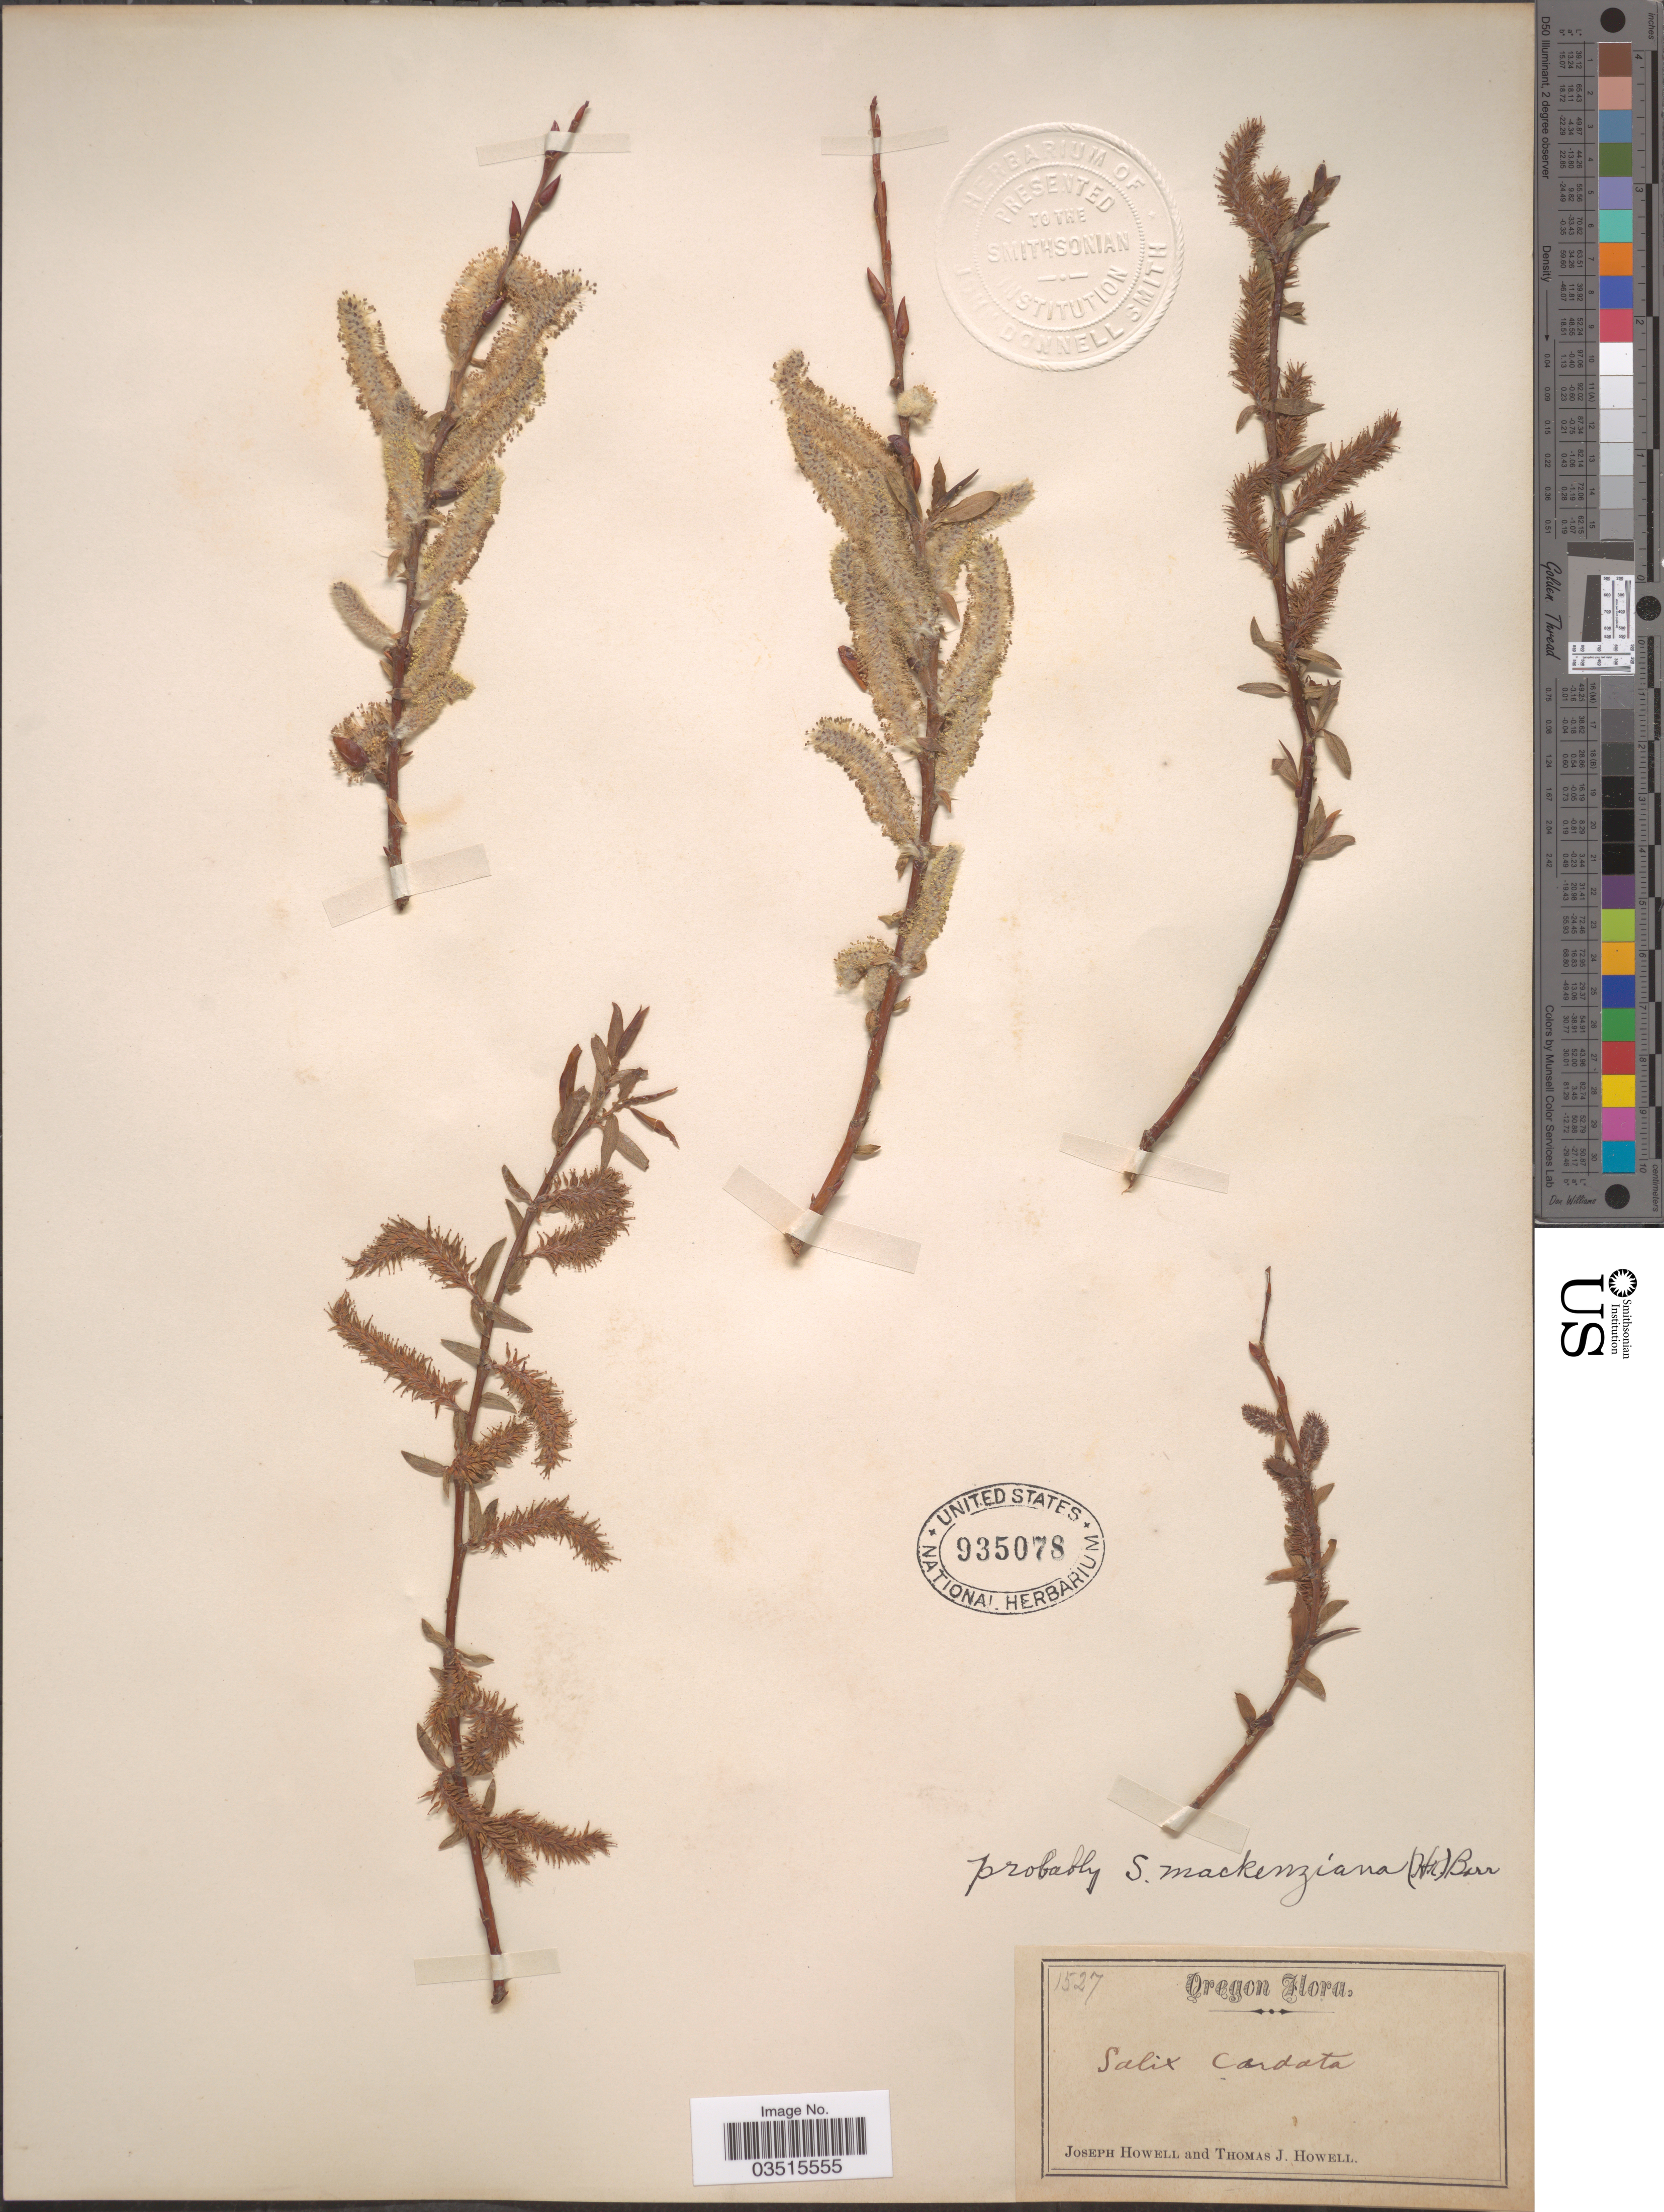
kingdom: Plantae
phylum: Tracheophyta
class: Magnoliopsida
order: Malpighiales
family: Salicaceae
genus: Salix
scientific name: Salix mackenziana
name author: (Hook.) Barratt ex Hook.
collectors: J. Howell & T. J. Howell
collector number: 1527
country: United States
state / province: Oregon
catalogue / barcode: US 935078